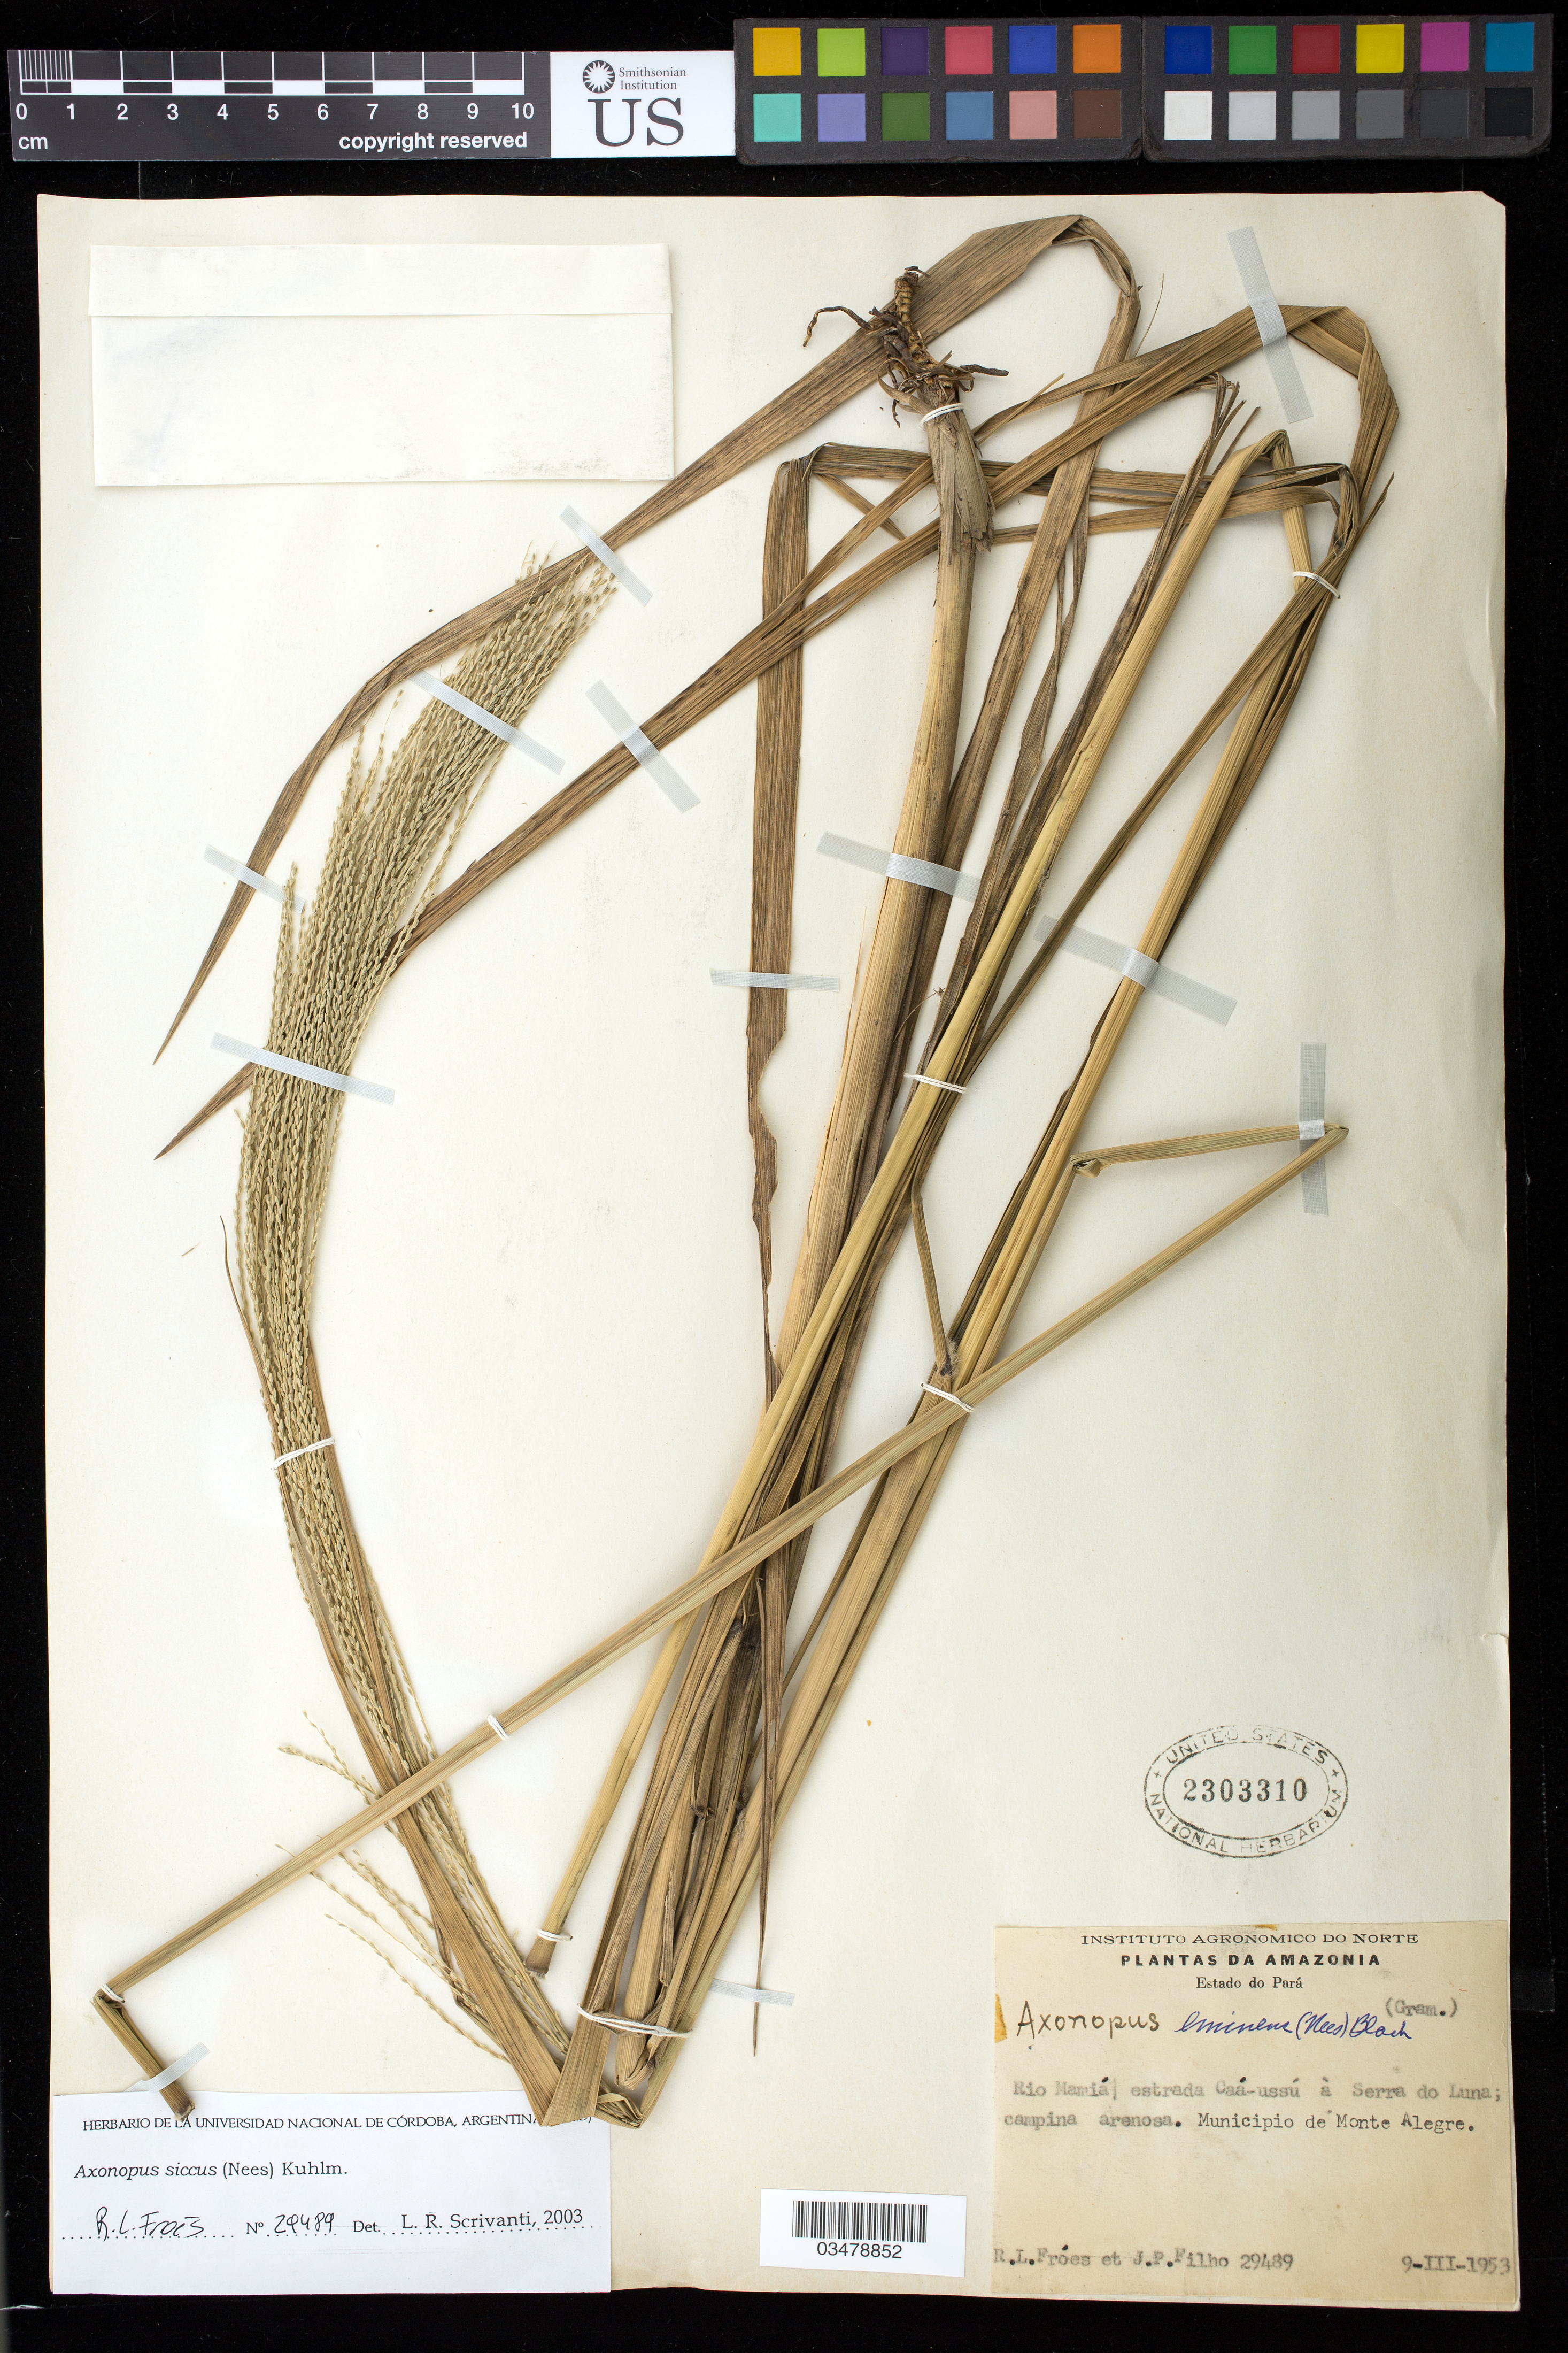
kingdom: Plantae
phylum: Tracheophyta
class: Liliopsida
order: Poales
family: Poaceae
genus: Axonopus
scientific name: Axonopus siccus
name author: (Nees) Kuhlm.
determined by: Scrivanti, L. R.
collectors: R. L. Fróes & J. Filho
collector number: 29489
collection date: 1953-03-09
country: Brazil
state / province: Pará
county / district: Monte Alegre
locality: Rio Maicurú, estrada Caá-ussú à Serra do Luna.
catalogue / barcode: US 2303310